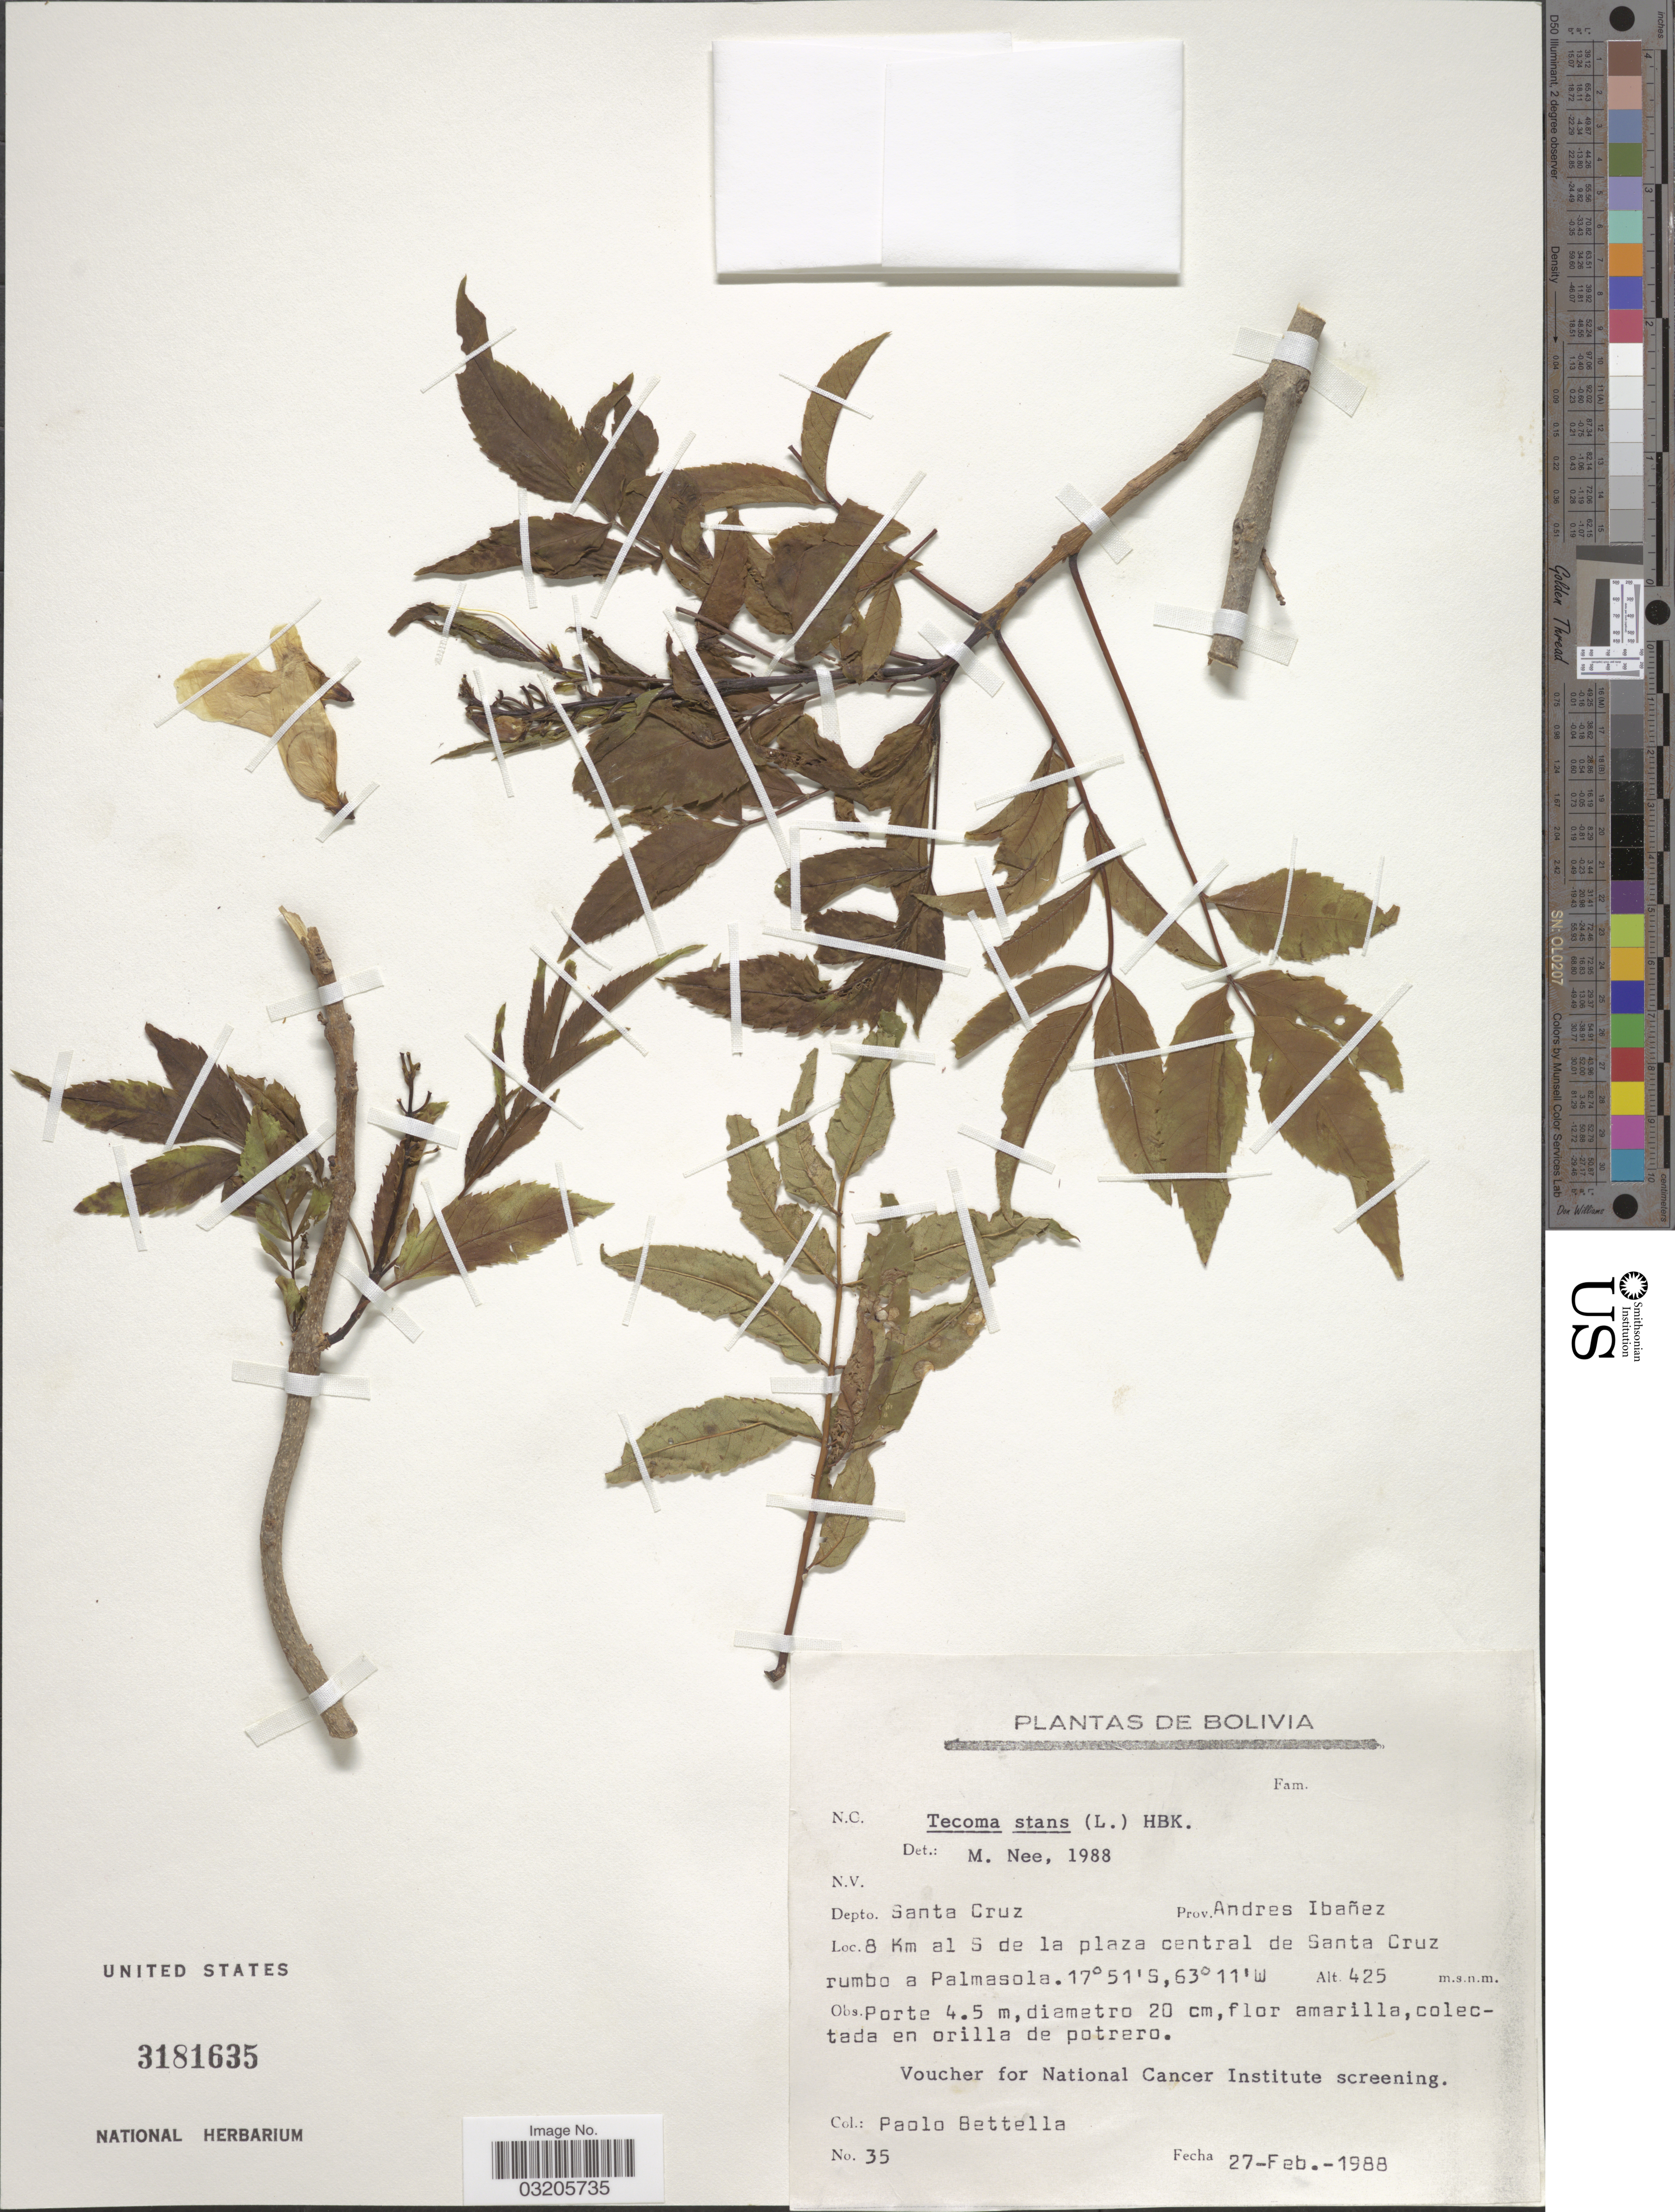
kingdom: Plantae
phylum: Tracheophyta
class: Magnoliopsida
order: Lamiales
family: Bignoniaceae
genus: Tecoma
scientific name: Tecoma stans var. stans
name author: (L.) Juss. ex Kunth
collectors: P. Bettella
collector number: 35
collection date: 1988-02-27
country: Bolivia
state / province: Santa Cruz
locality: Depto. Santa Cruz. Prov. Andres Ibañez. 8 Km al S de la plaza central de Santa Cruz rumbo a Palmasola.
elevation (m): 425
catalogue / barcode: US 3181635